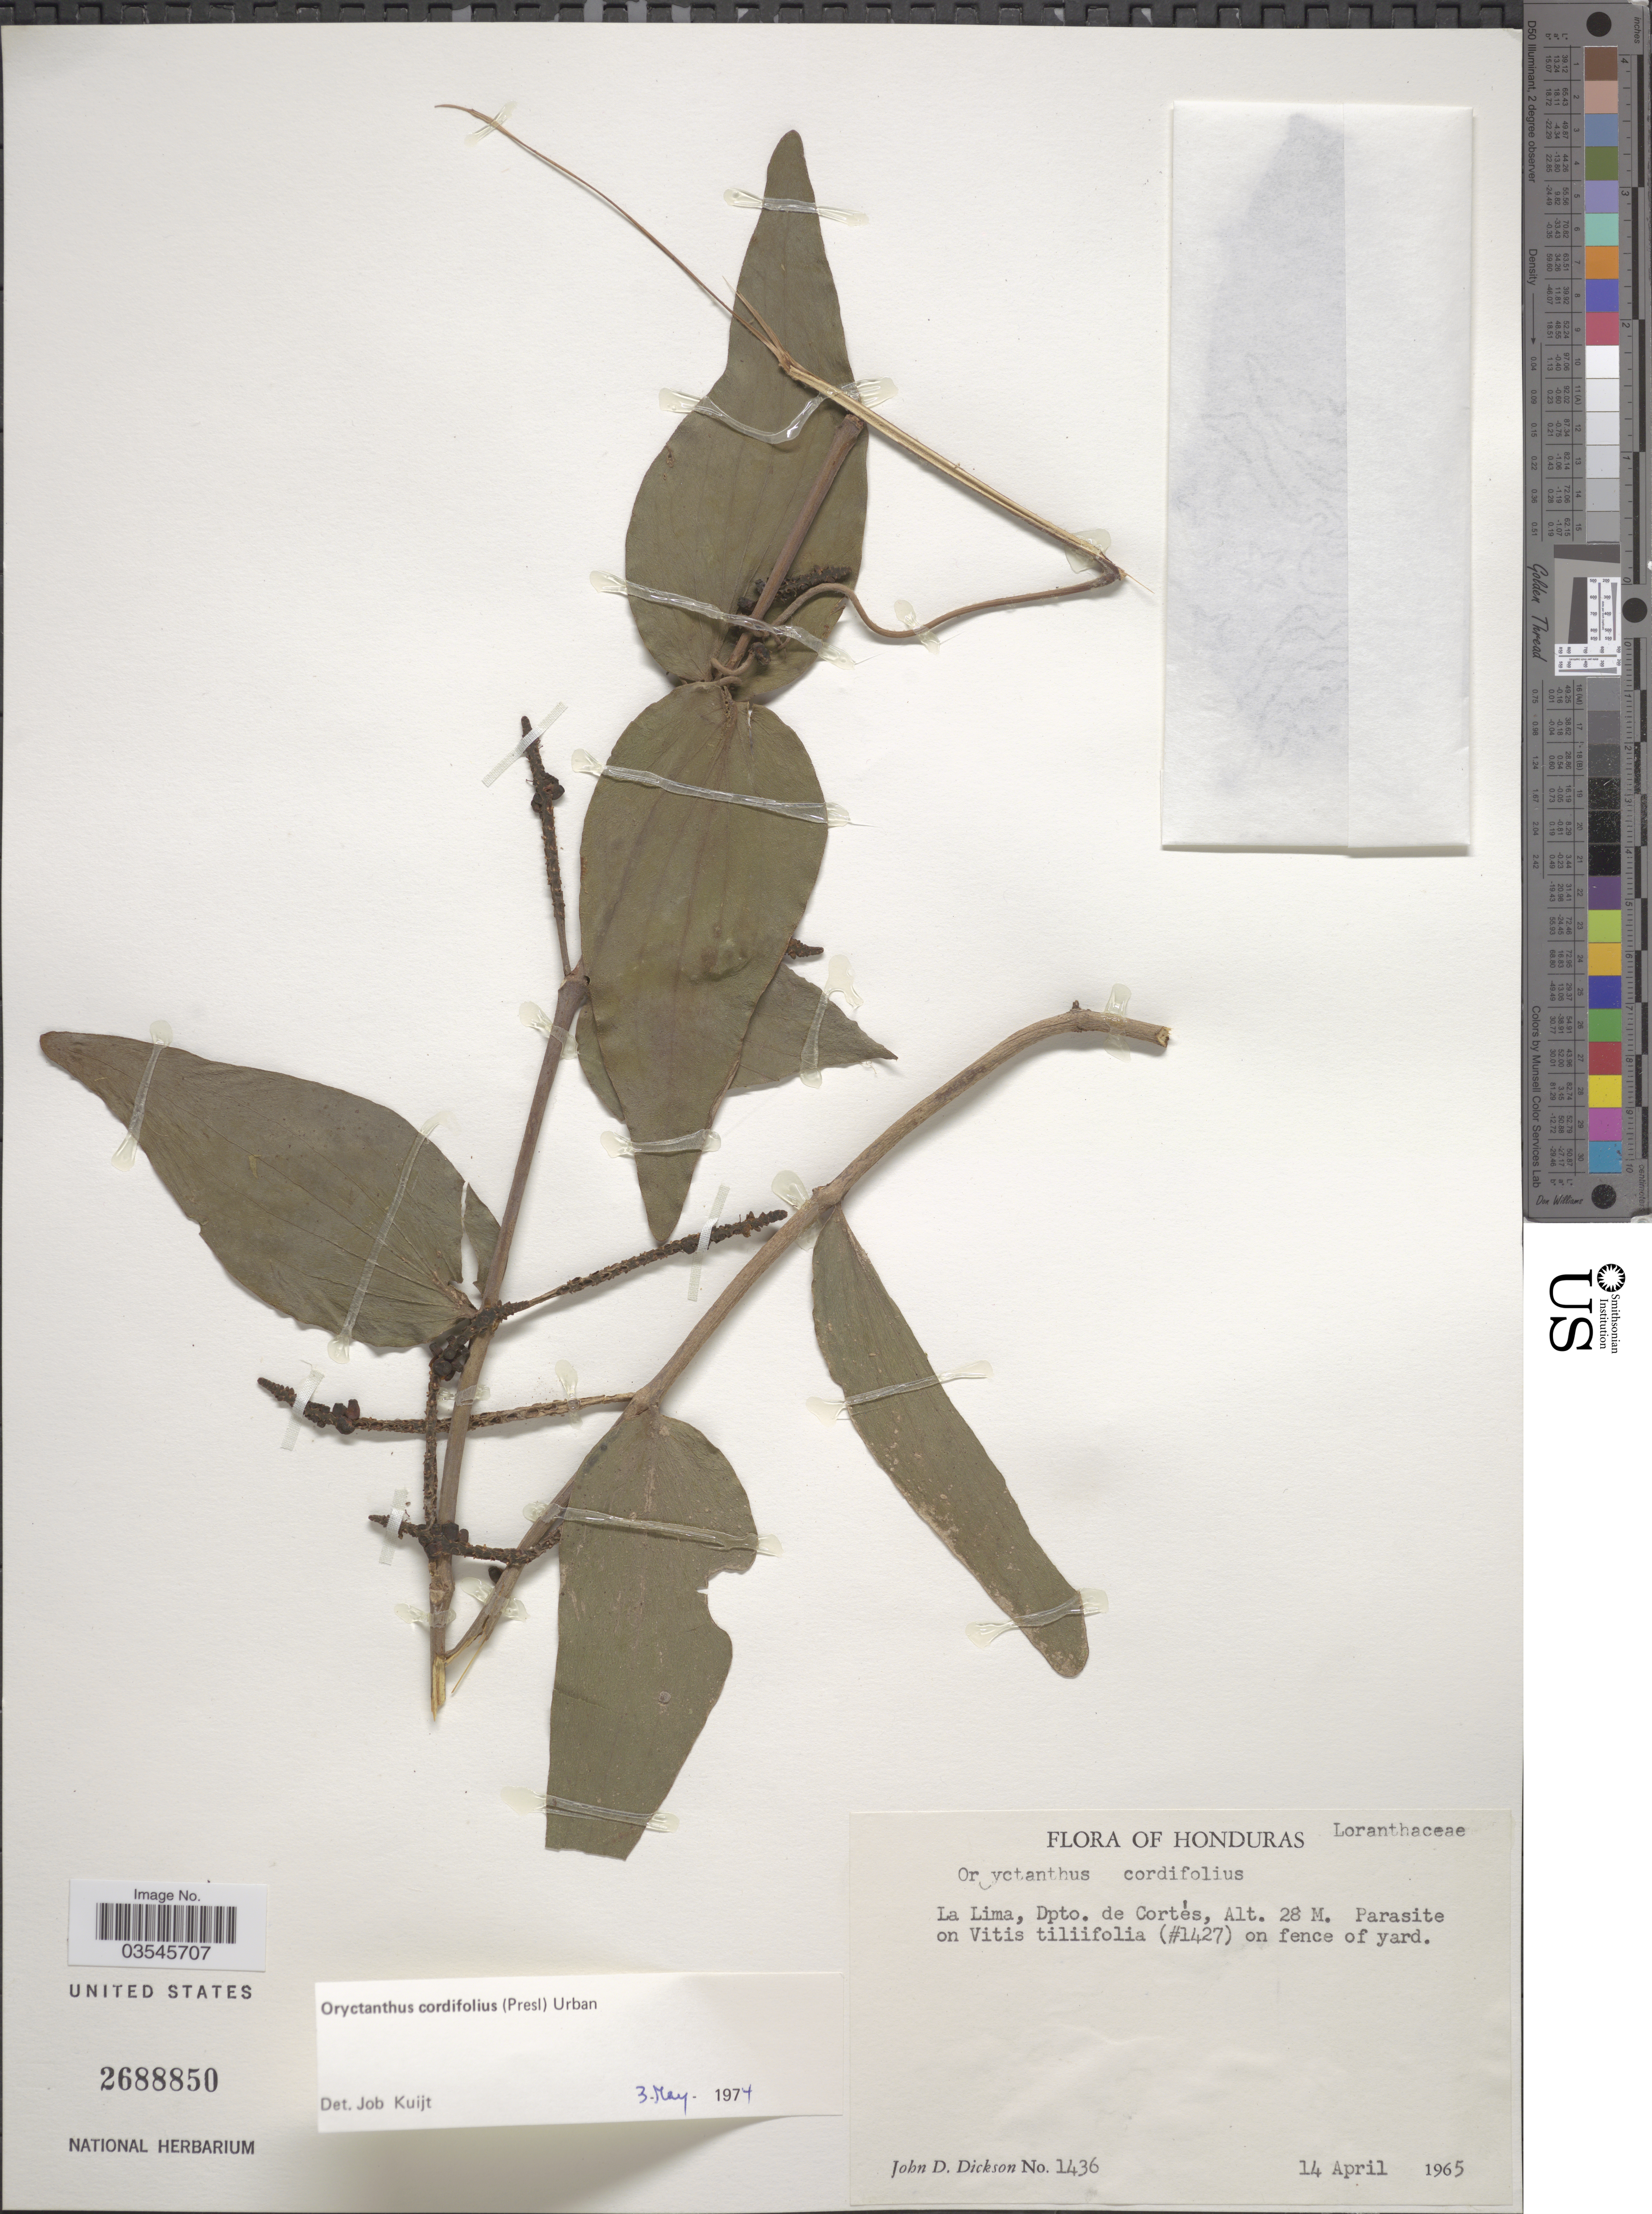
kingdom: Plantae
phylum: Tracheophyta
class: Magnoliopsida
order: Santalales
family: Loranthaceae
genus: Oryctanthus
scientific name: Oryctanthus cordifolius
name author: (C. Presl) Urb.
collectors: J. Dickson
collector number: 1436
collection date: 1965-04-14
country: Honduras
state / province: Cortés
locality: La Lima, Dpto. de Cortés.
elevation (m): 28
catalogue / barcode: US 2688850